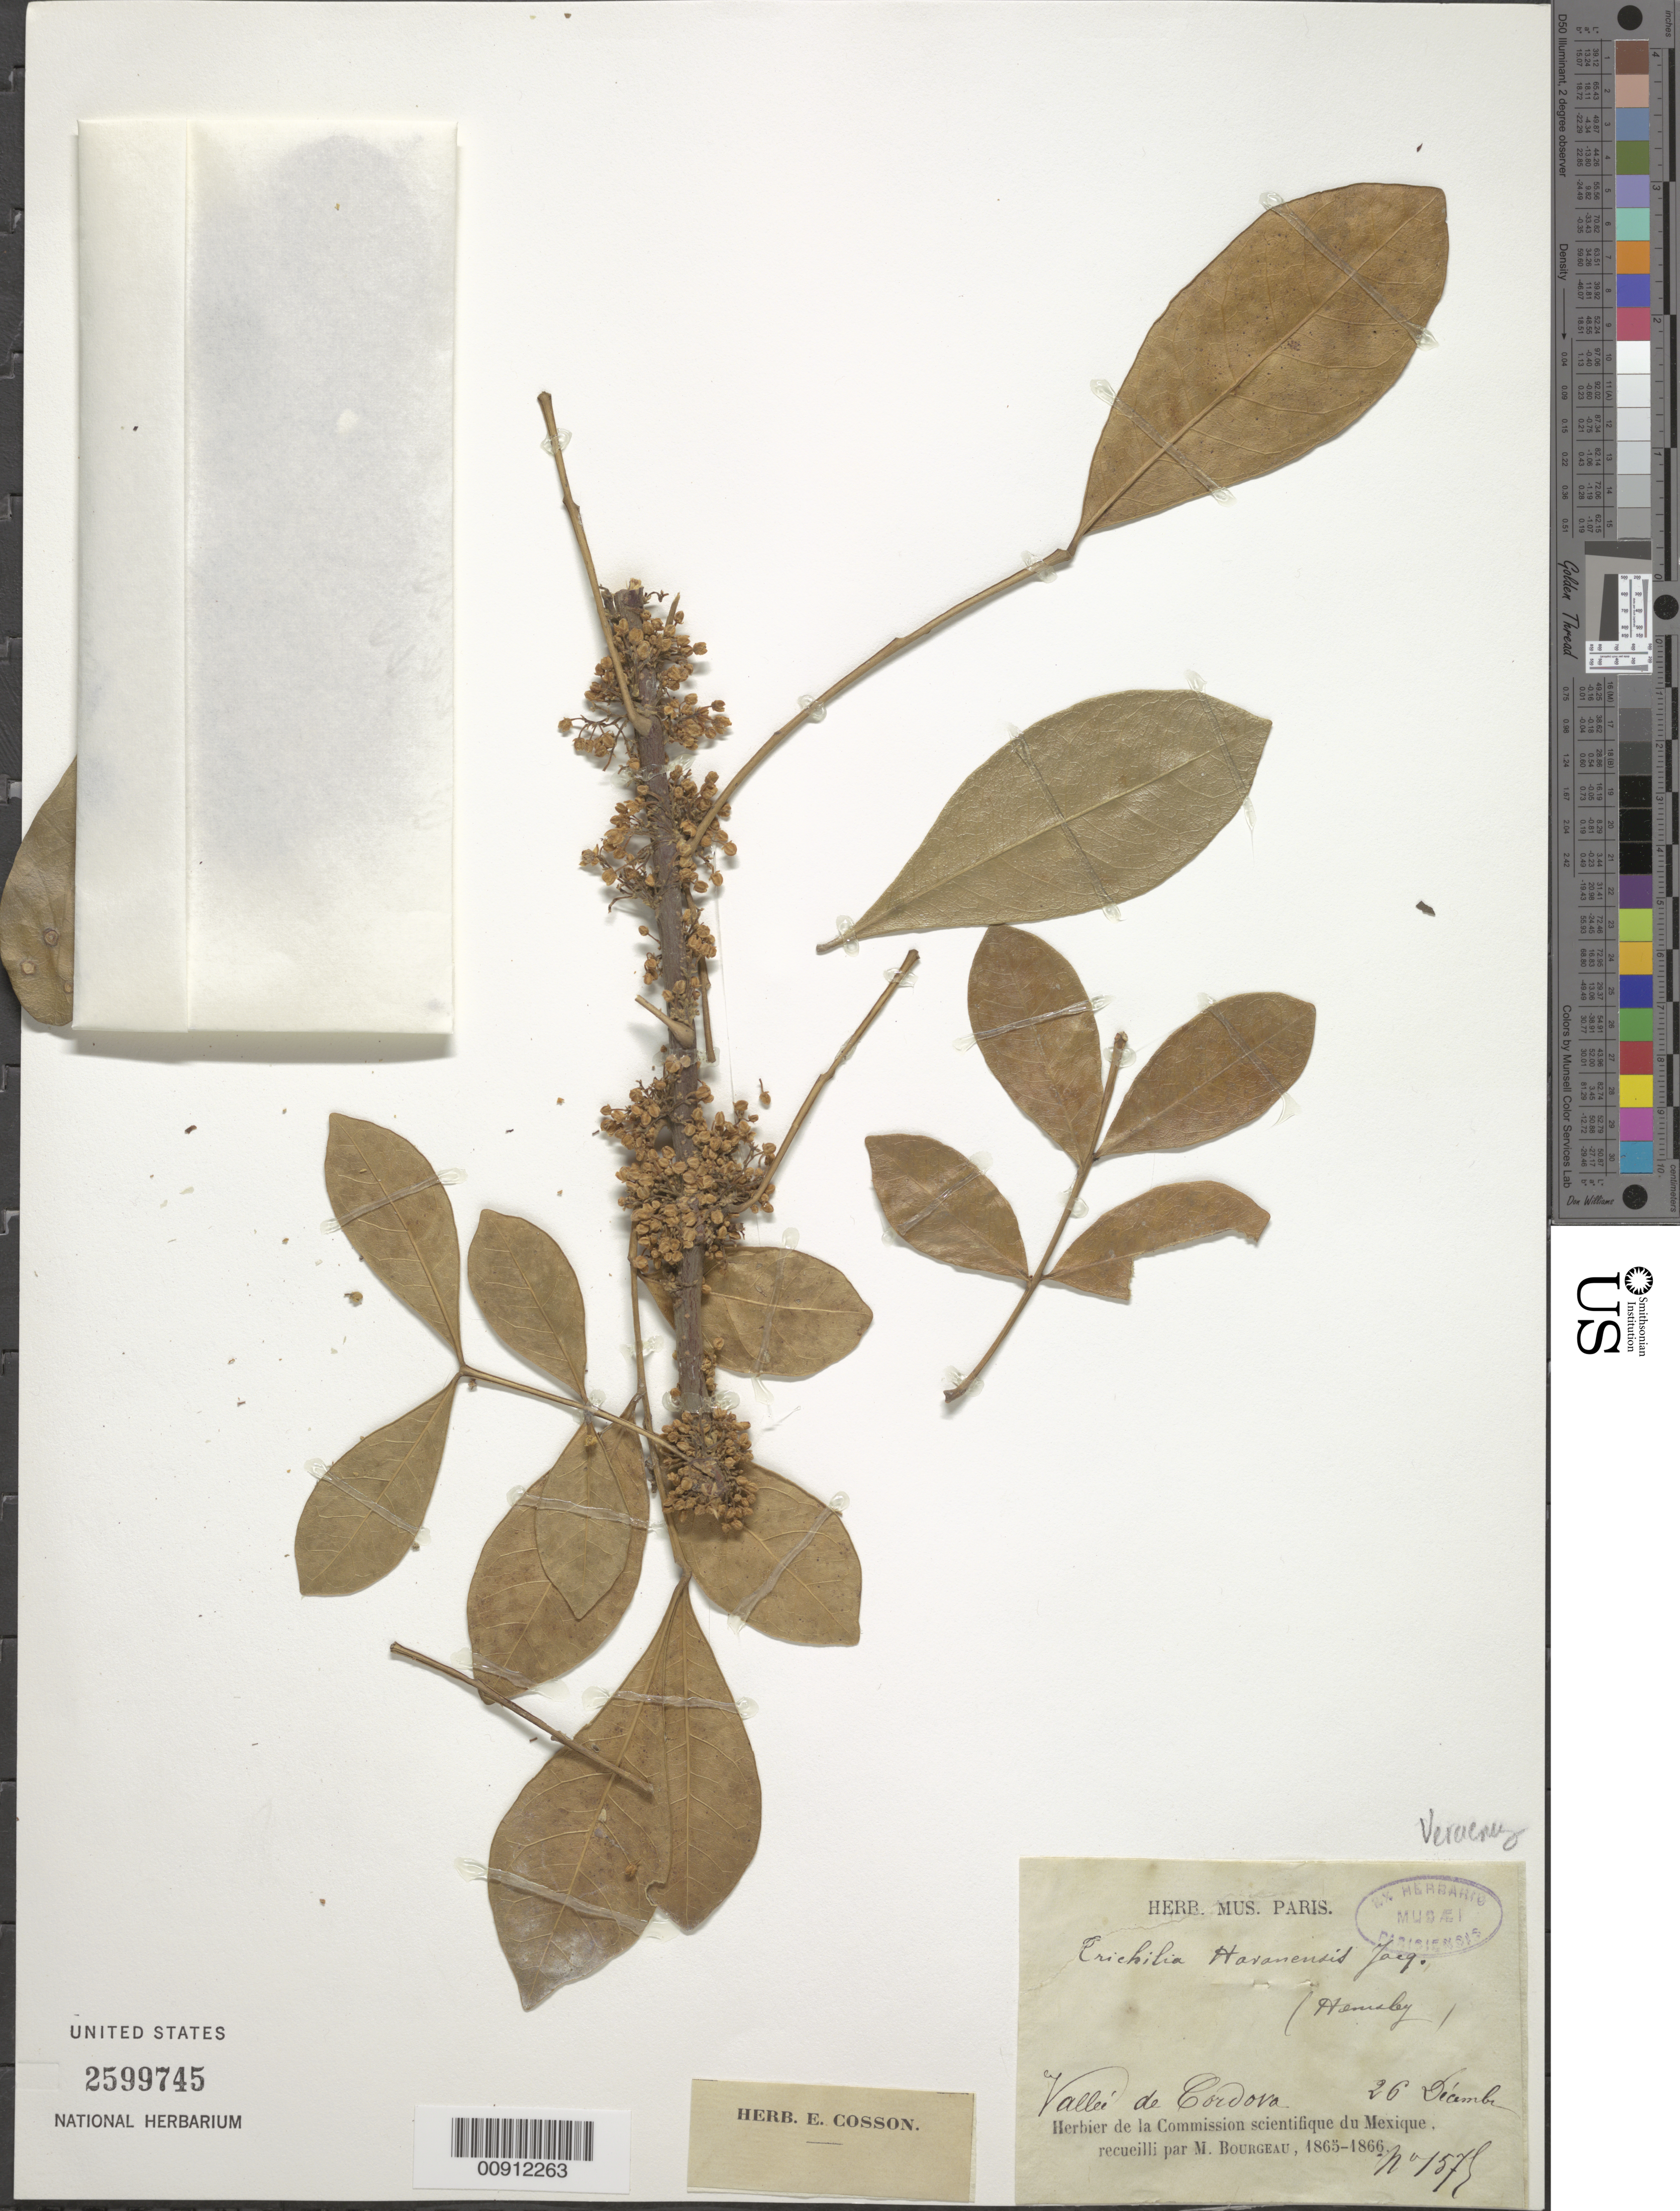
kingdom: Plantae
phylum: Tracheophyta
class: Magnoliopsida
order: Sapindales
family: Meliaceae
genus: Trichilia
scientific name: Trichilia havanensis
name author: Jacq.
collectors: E. Bourgeau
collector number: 1575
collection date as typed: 26 Dec 1866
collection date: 1866-12-26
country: Mexico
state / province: Veracruz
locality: Valleé de Cordova.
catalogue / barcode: US 2599745